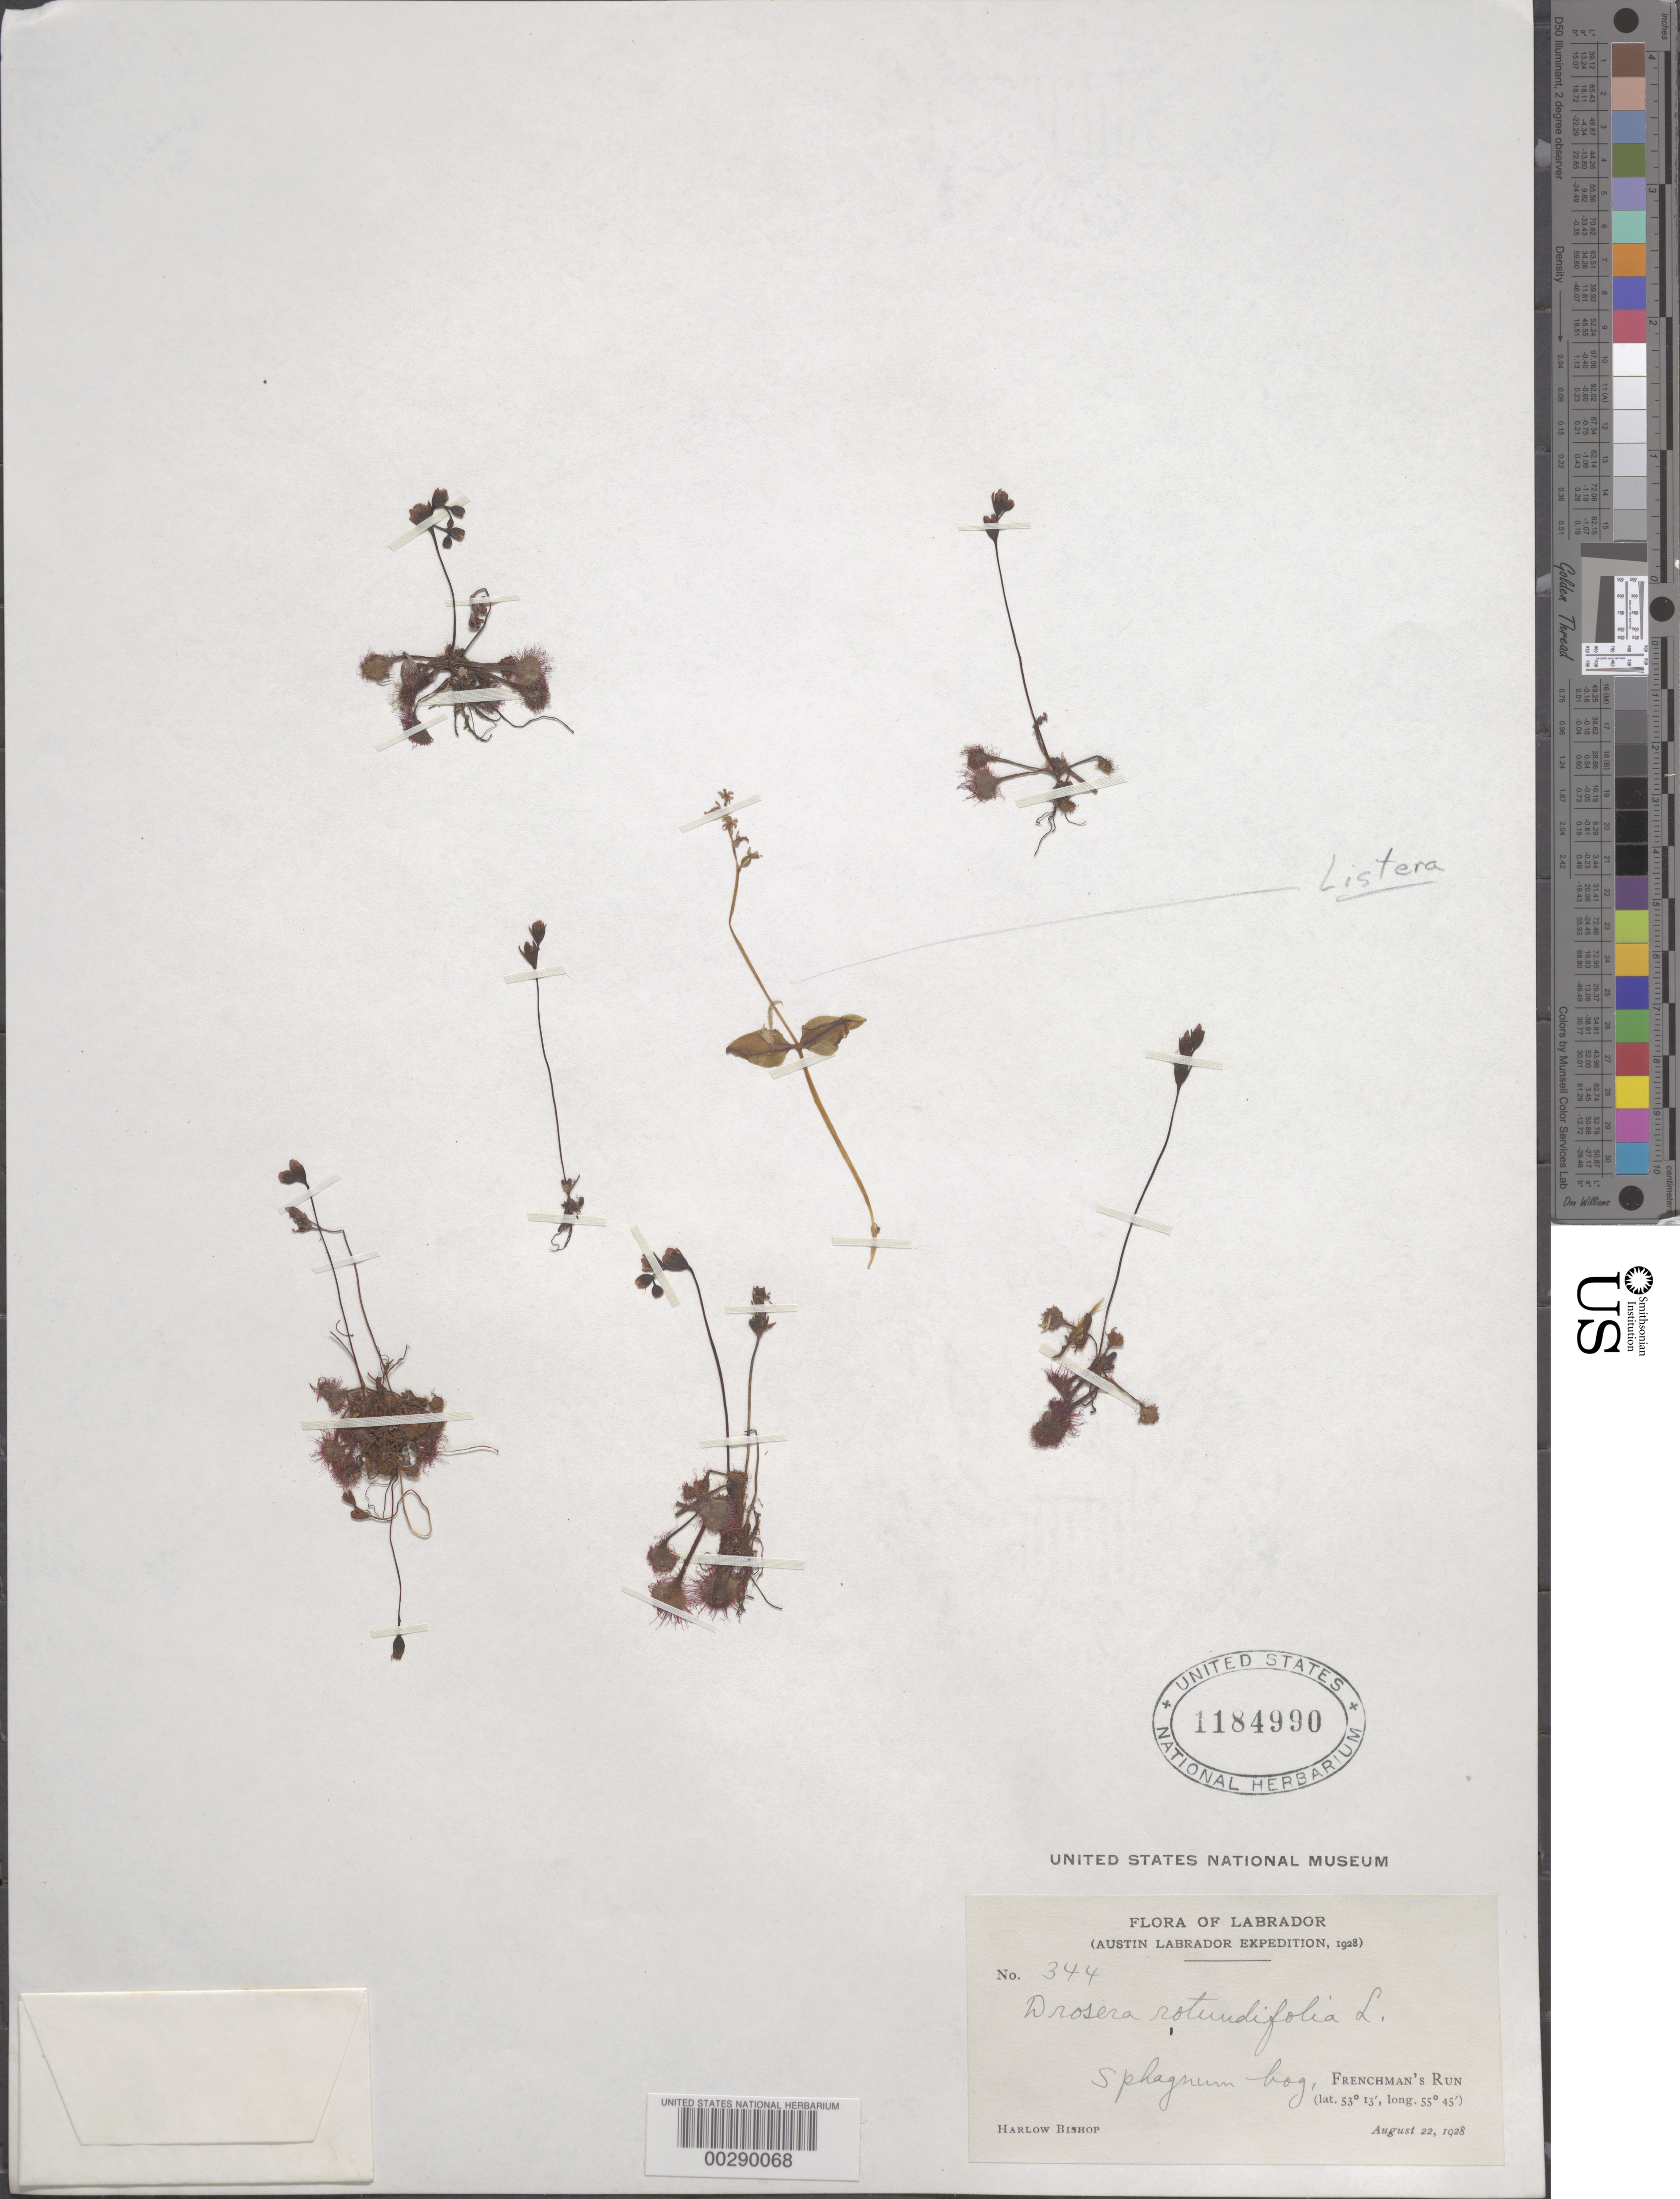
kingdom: Plantae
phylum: Tracheophyta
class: Magnoliopsida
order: Caryophyllales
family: Droseraceae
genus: Drosera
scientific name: Drosera rotundifolia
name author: L.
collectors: H. Bishop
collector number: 344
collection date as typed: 22 Aug 1928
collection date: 1928-08-22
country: Canada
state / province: Newfoundland and Labrador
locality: Labrador, frenchman's run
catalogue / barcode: US 1184990